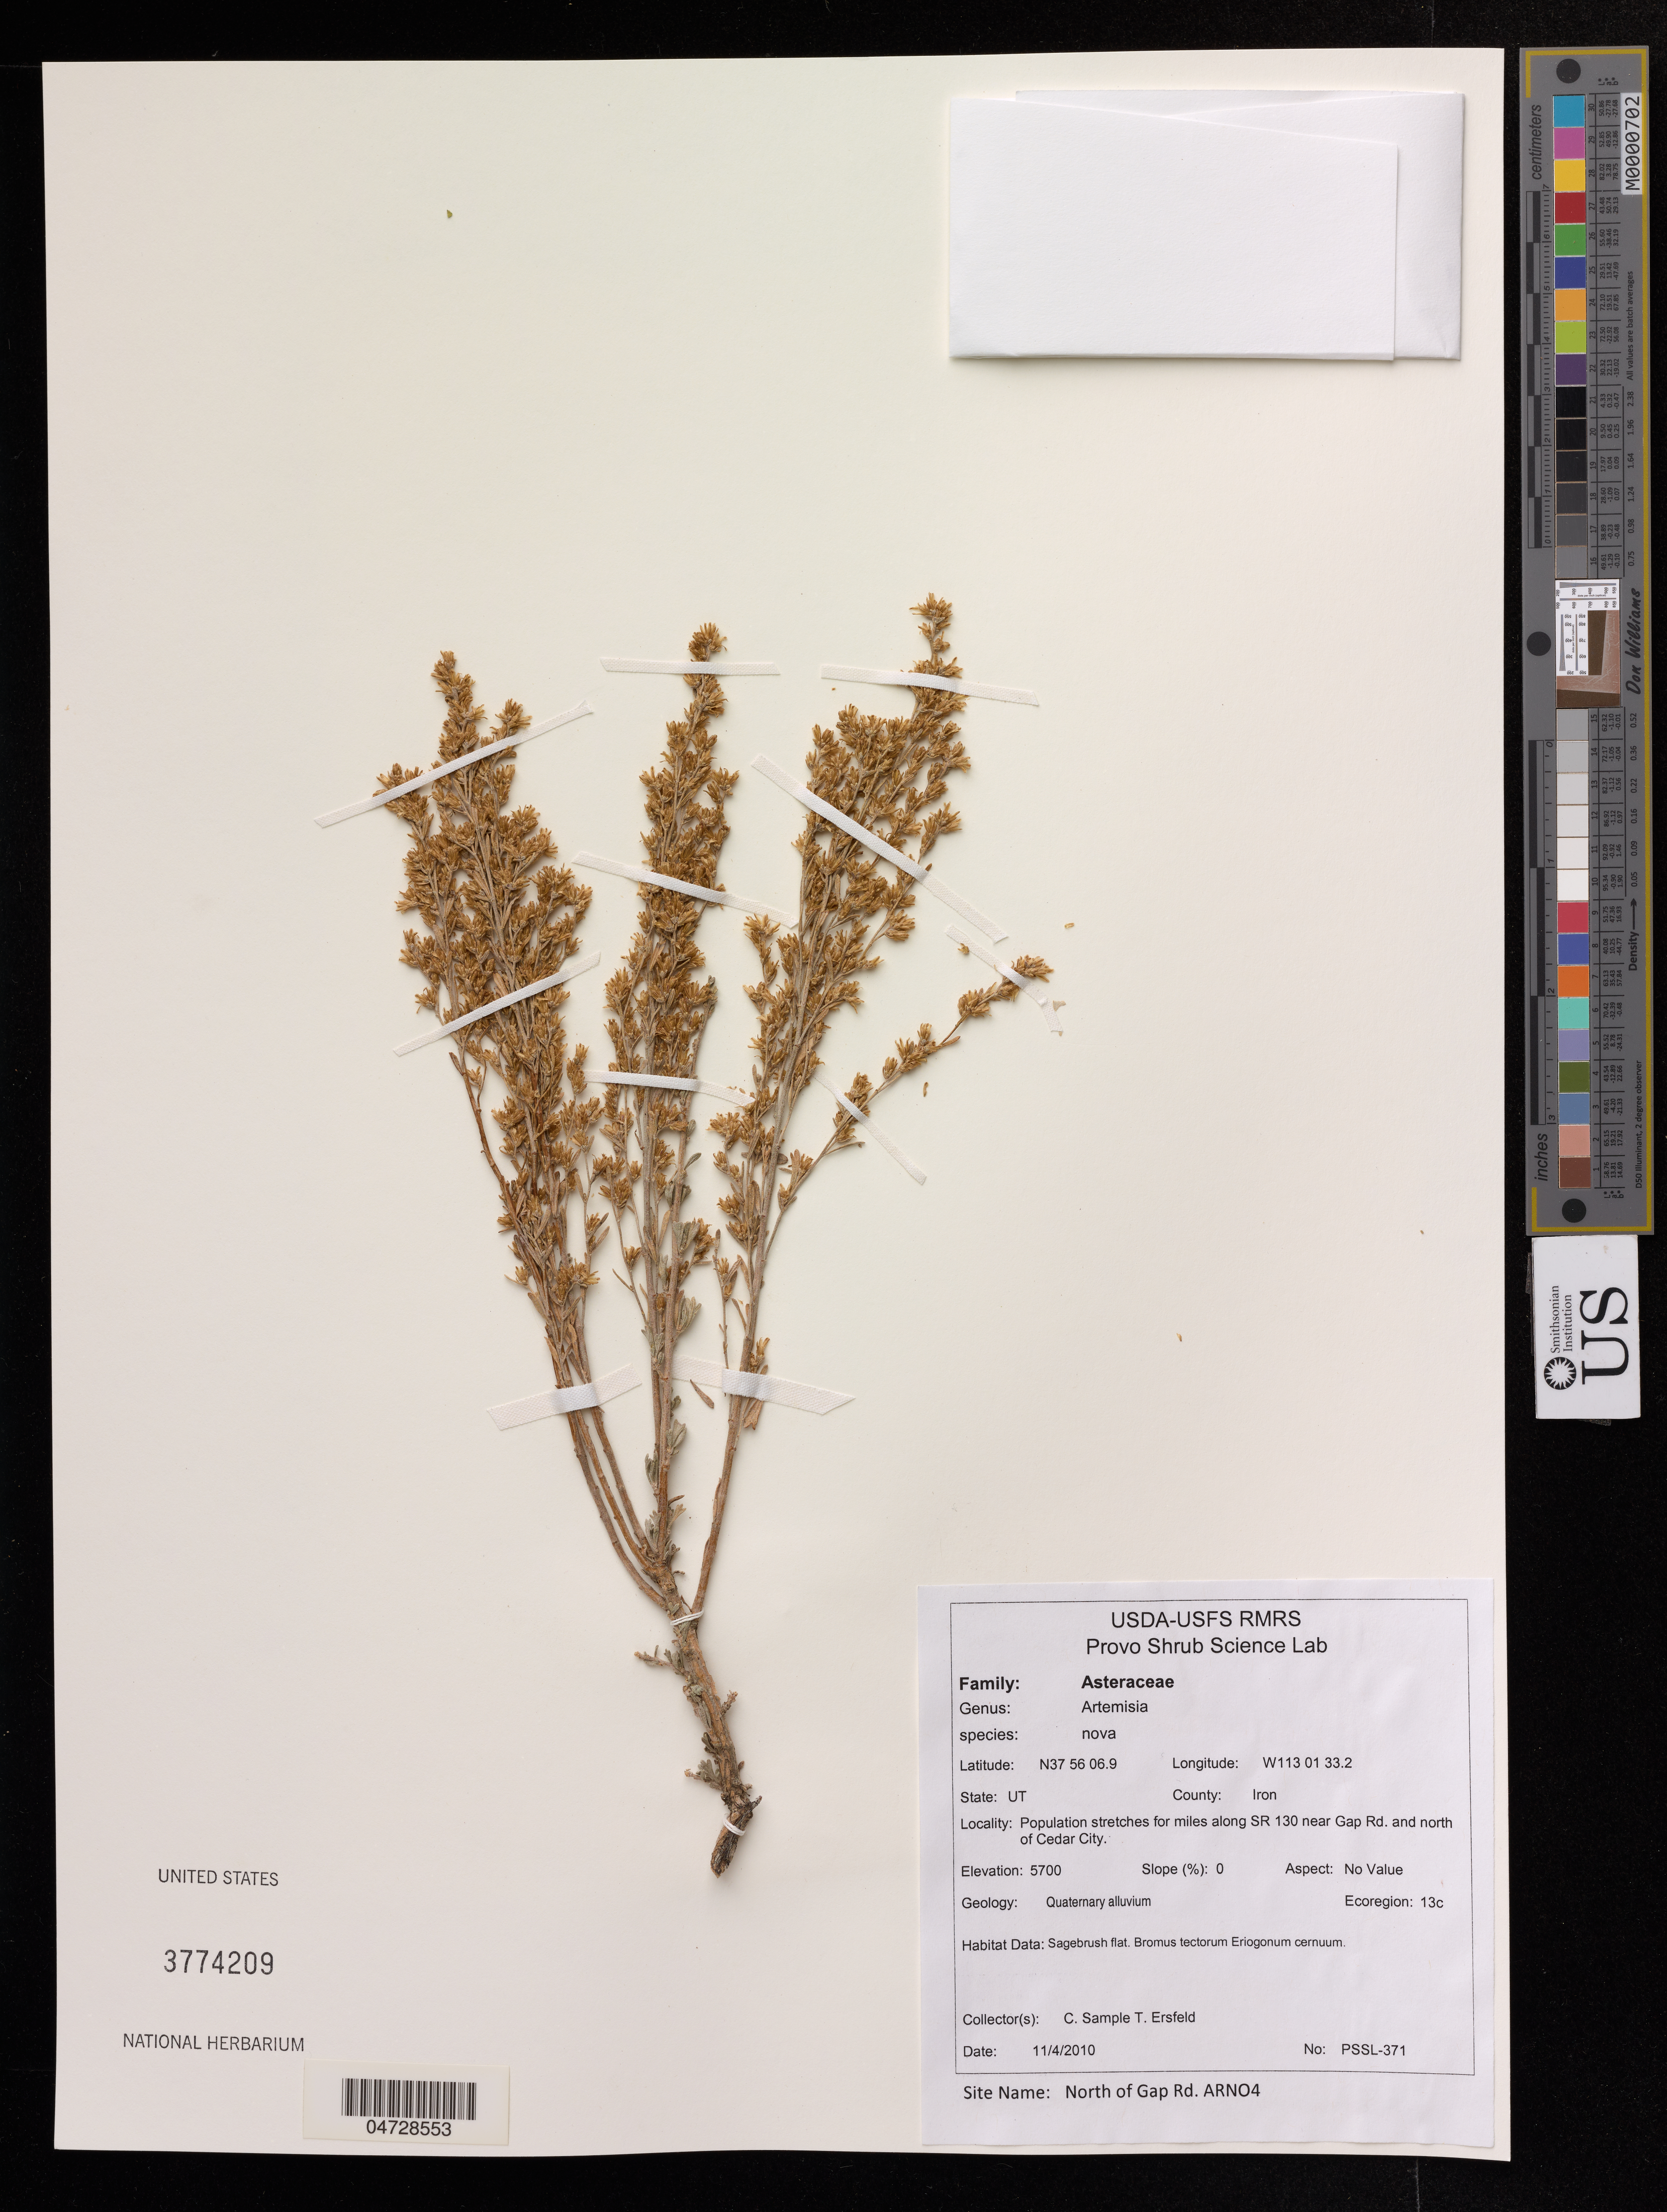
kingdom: Plantae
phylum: Tracheophyta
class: Magnoliopsida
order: Asterales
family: Asteraceae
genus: Artemisia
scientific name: Artemisia nova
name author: A. Nelson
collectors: C. Sample & T. Ersfeld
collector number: PSSL-371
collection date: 2010-04-11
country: United States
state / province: Utah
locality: County: Iron, Population stretches for miles along SR 130 near Gap Rd. and north of Cedar City.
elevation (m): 1737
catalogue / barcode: US 3774209